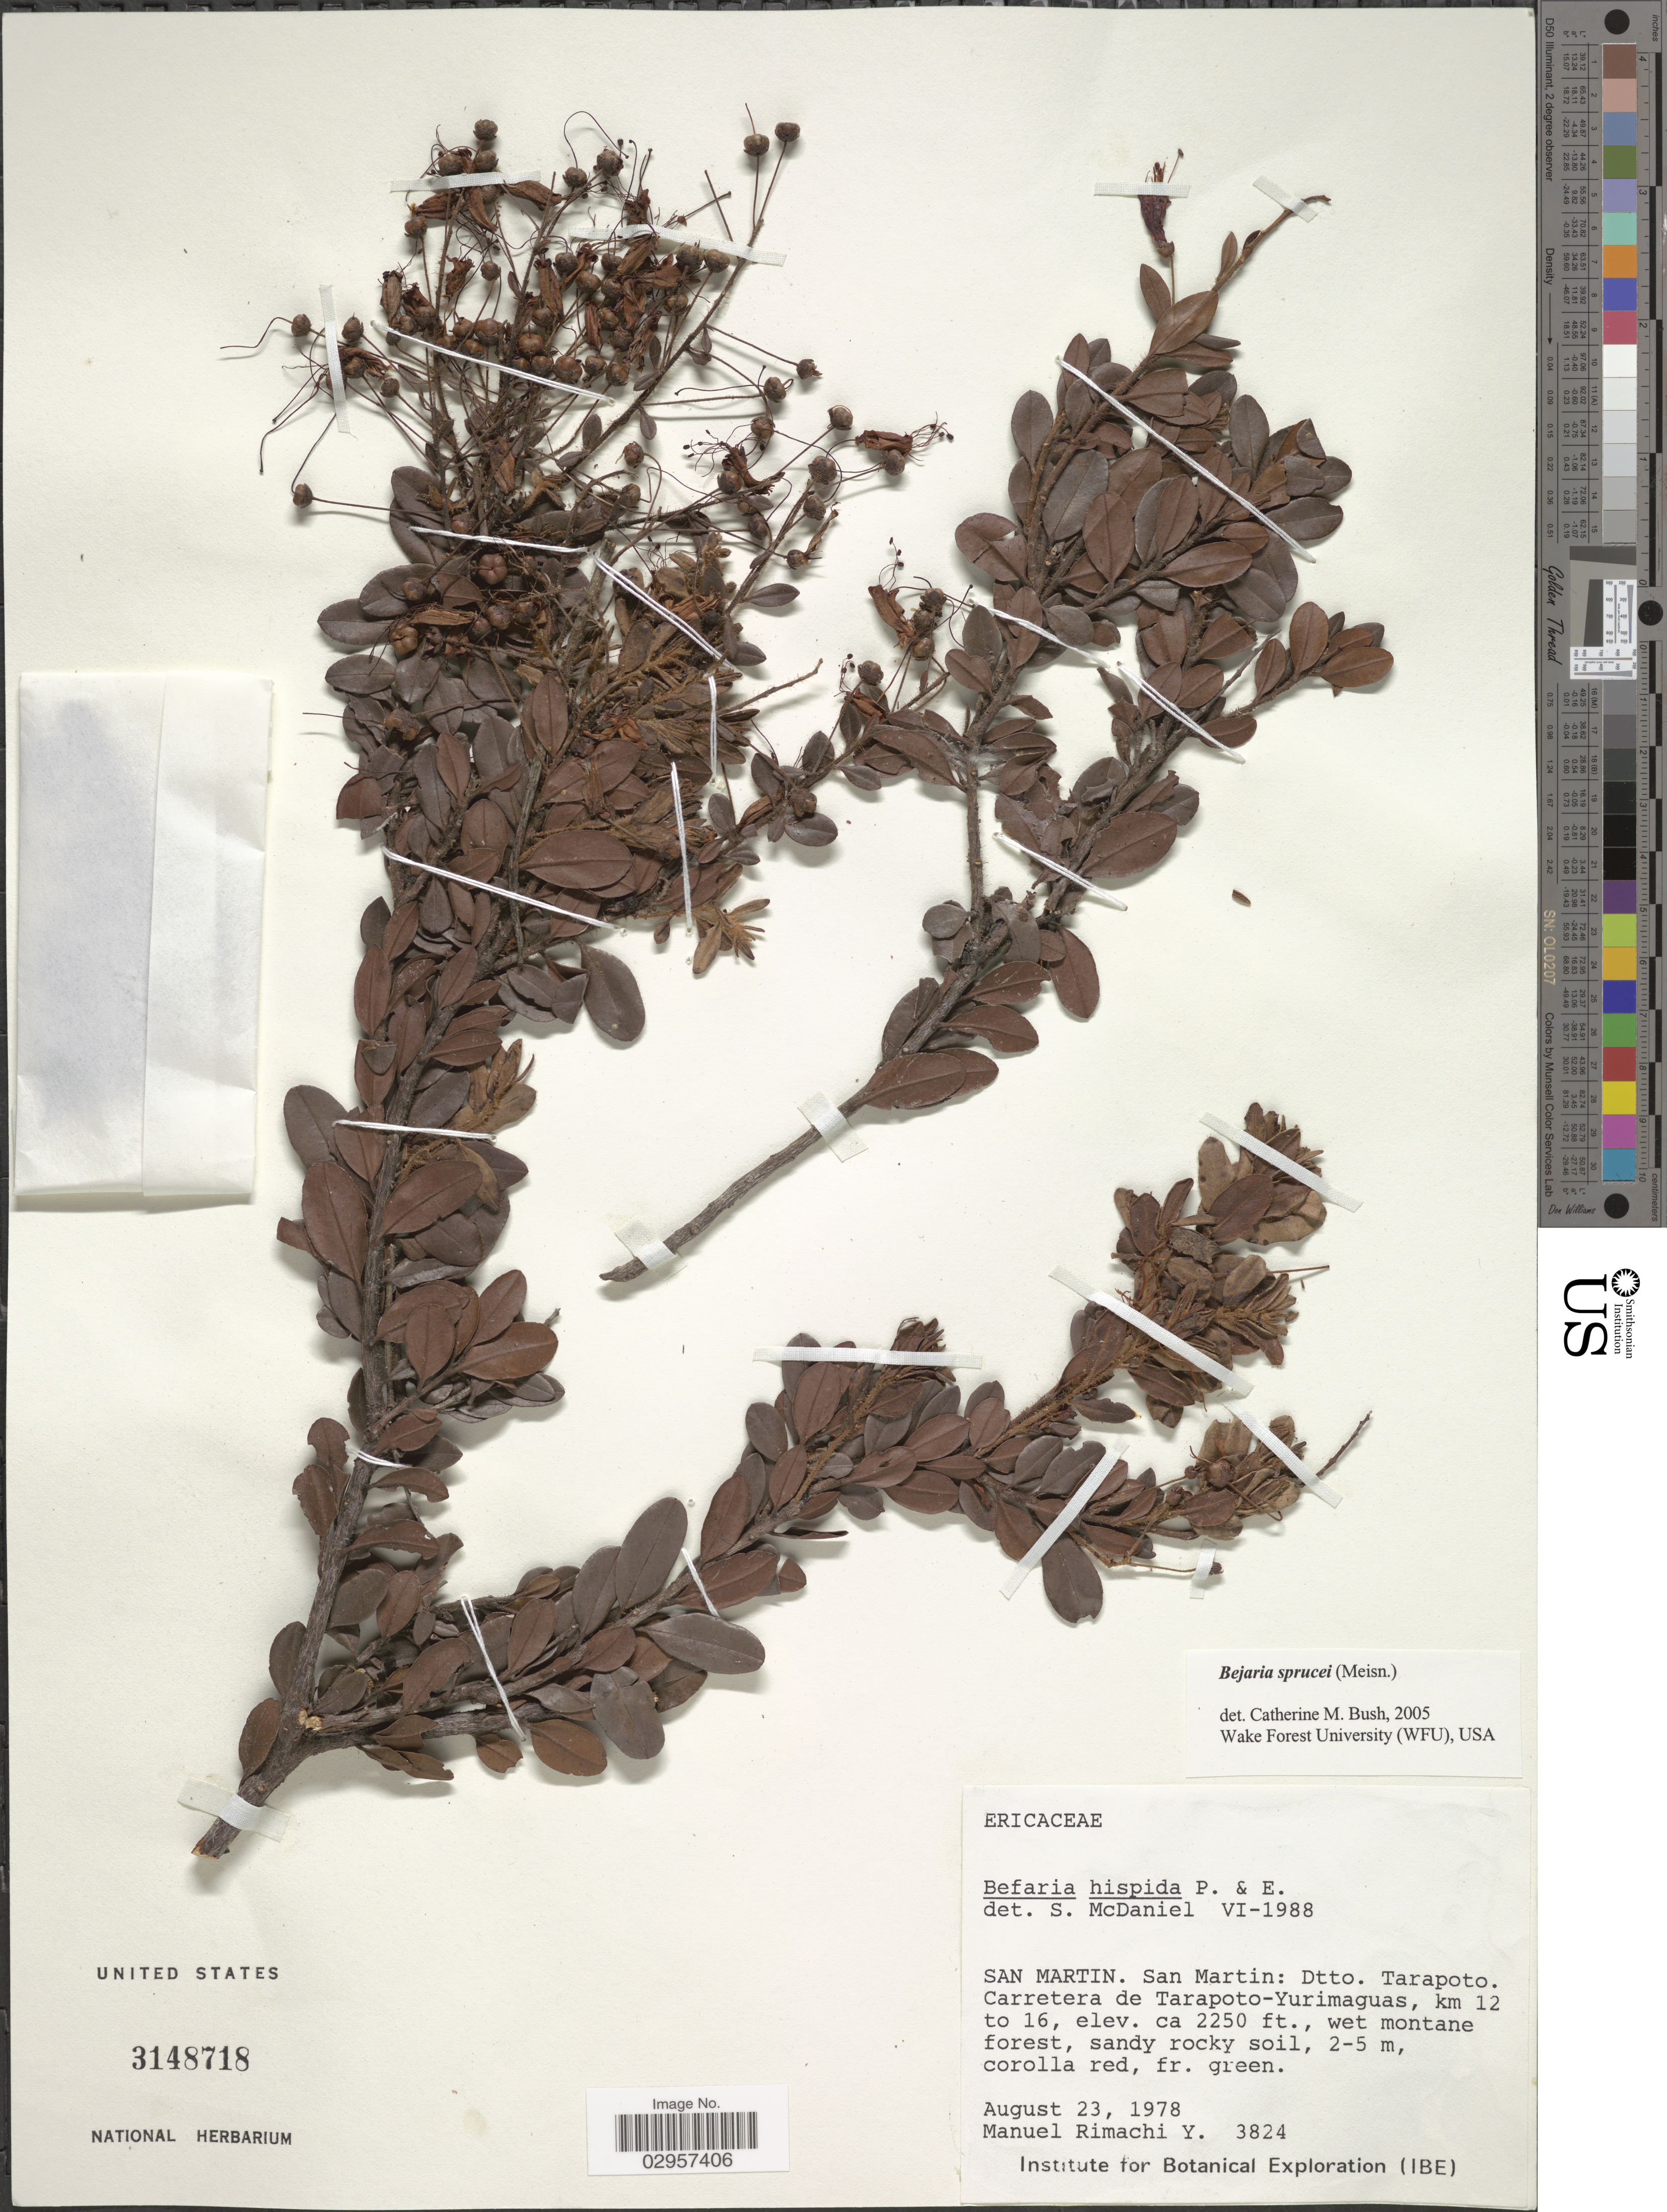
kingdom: Plantae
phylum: Tracheophyta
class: Magnoliopsida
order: Ericales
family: Ericaceae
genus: Befaria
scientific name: Befaria sprucei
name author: Meisn.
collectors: M. Rimachi Y.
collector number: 3824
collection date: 1978-08-23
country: Peru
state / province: San Martín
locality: Dtto. Tarapoto, Carretera de Tarapoto-Yurimaguas, km 12 to 16.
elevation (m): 686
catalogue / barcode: US 3148718